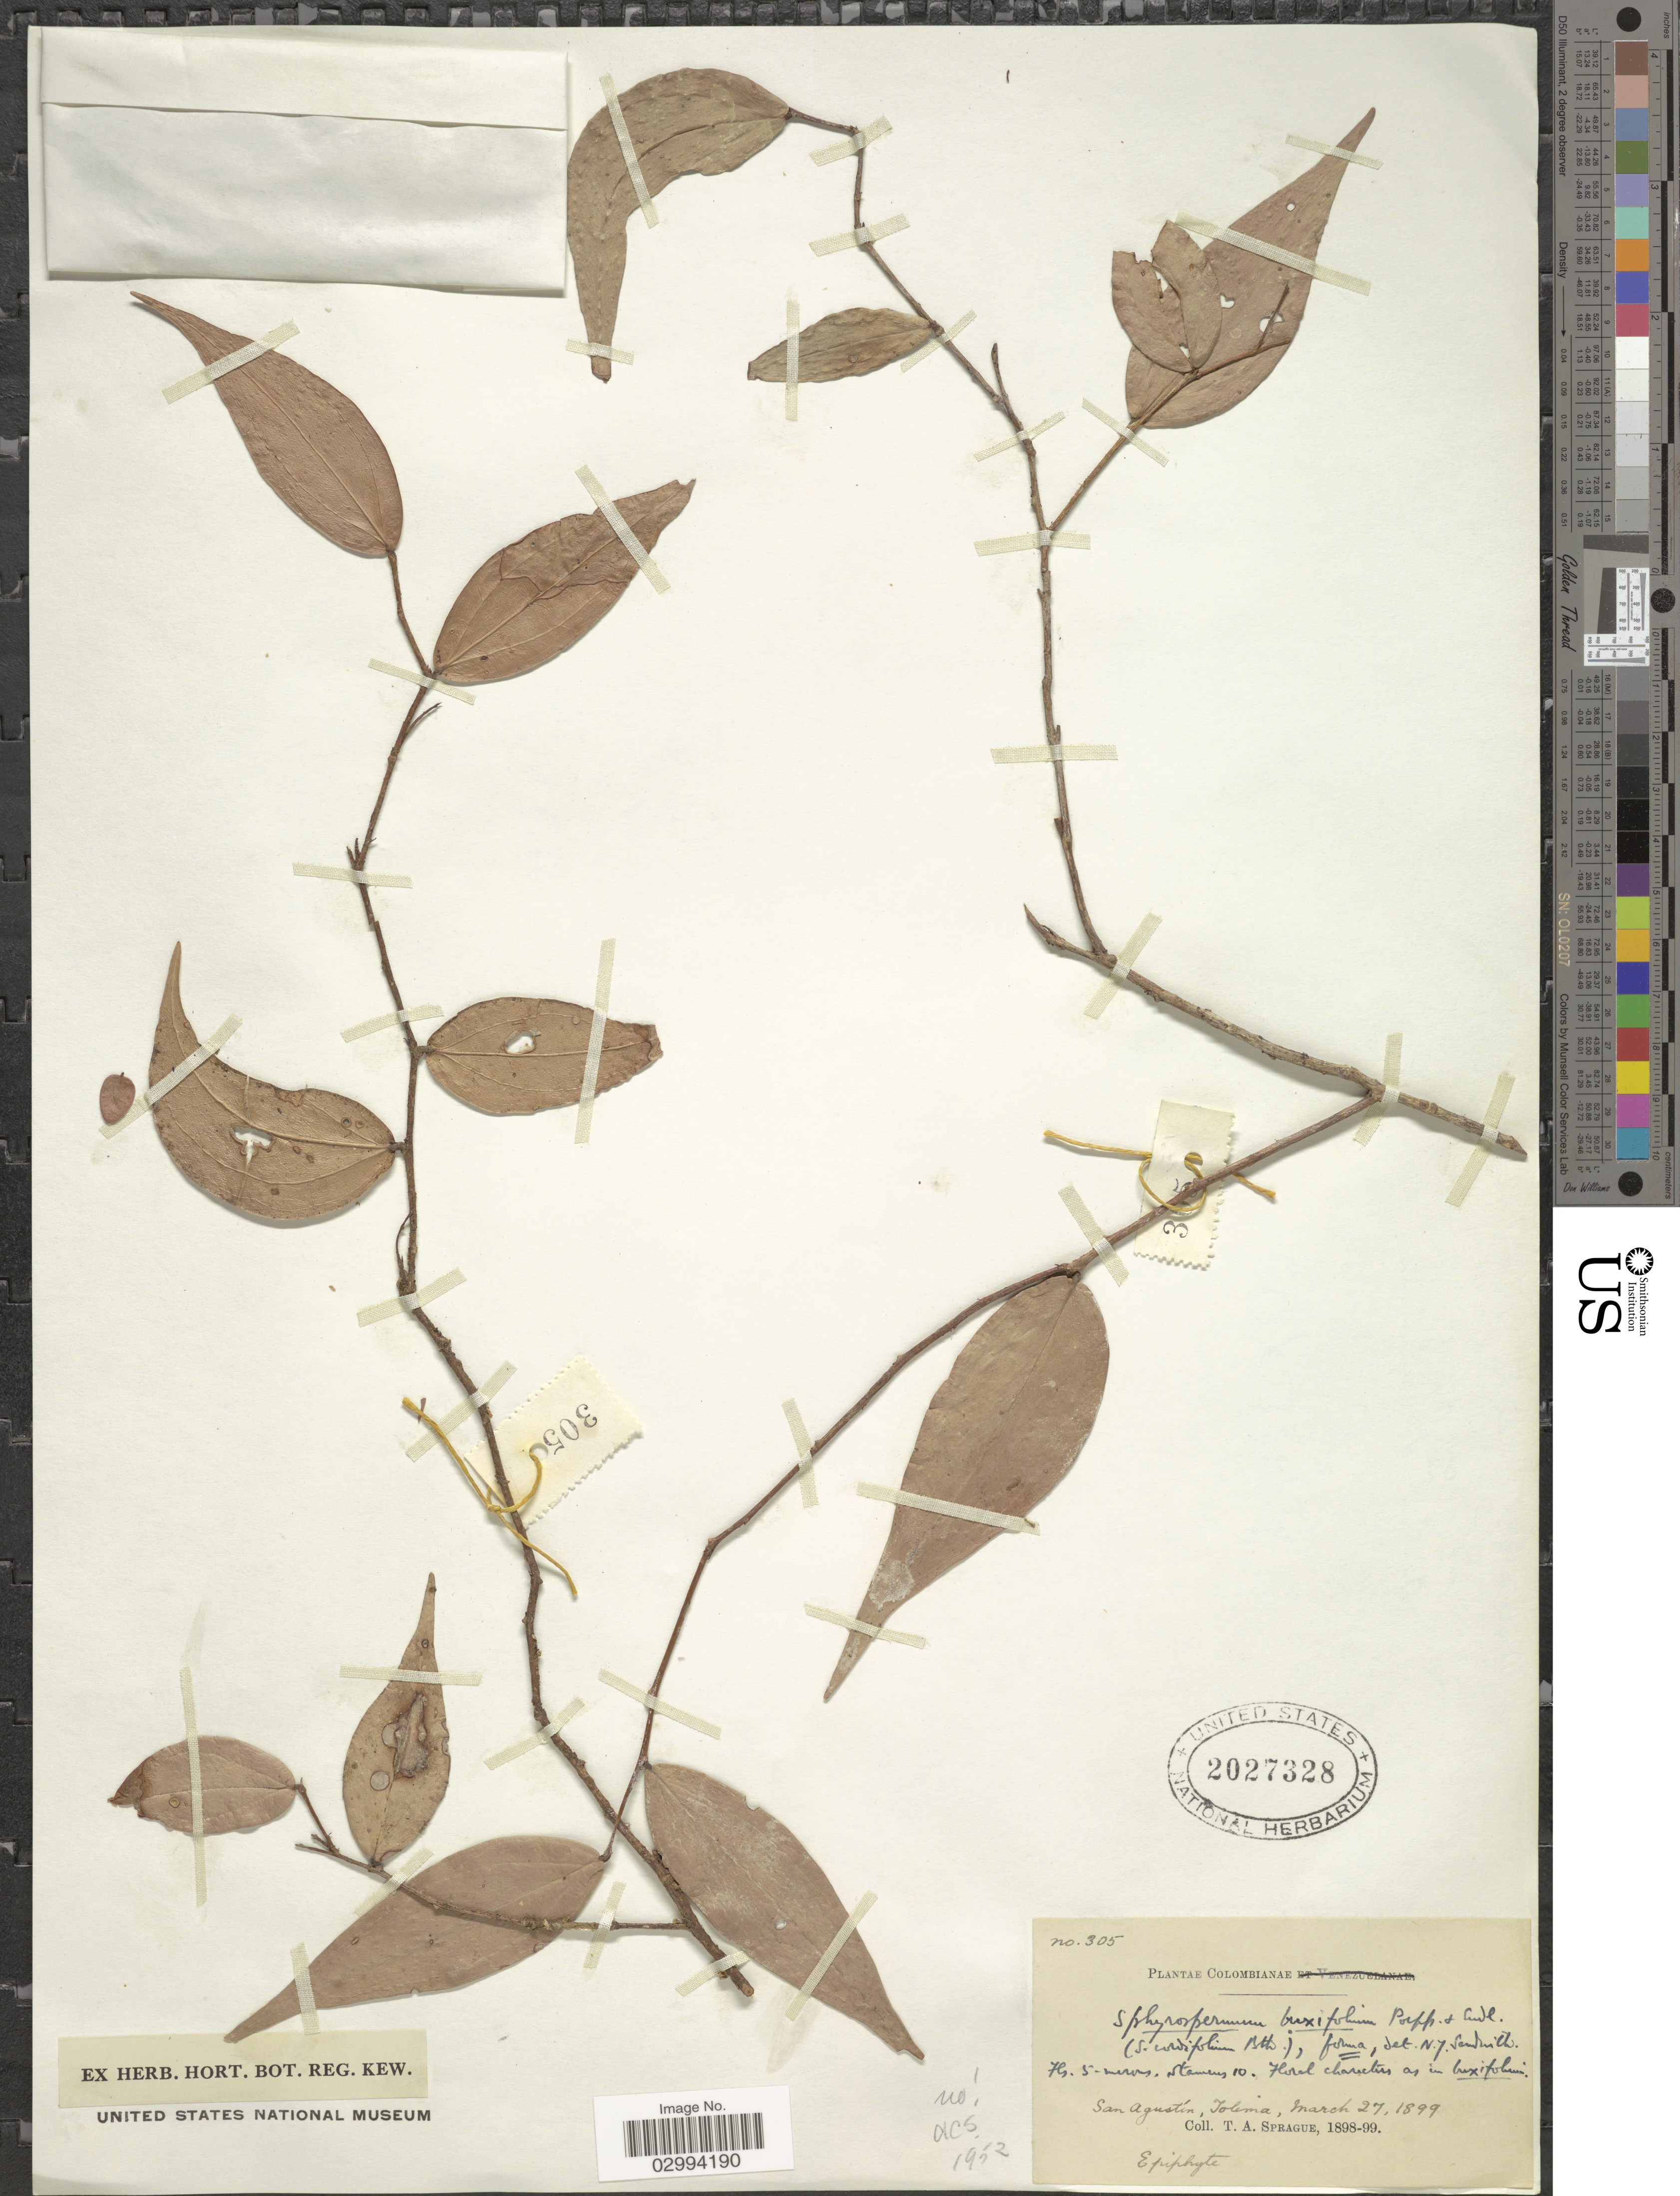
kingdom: Plantae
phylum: Tracheophyta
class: Magnoliopsida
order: Ericales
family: Ericaceae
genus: Sphyrospermum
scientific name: Sphyrospermum buxifolium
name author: Poepp. & Endl.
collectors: T. A. Sprague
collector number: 305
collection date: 1899-03-27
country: Colombia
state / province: Tolima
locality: San Agustín.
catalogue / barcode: US 2027328